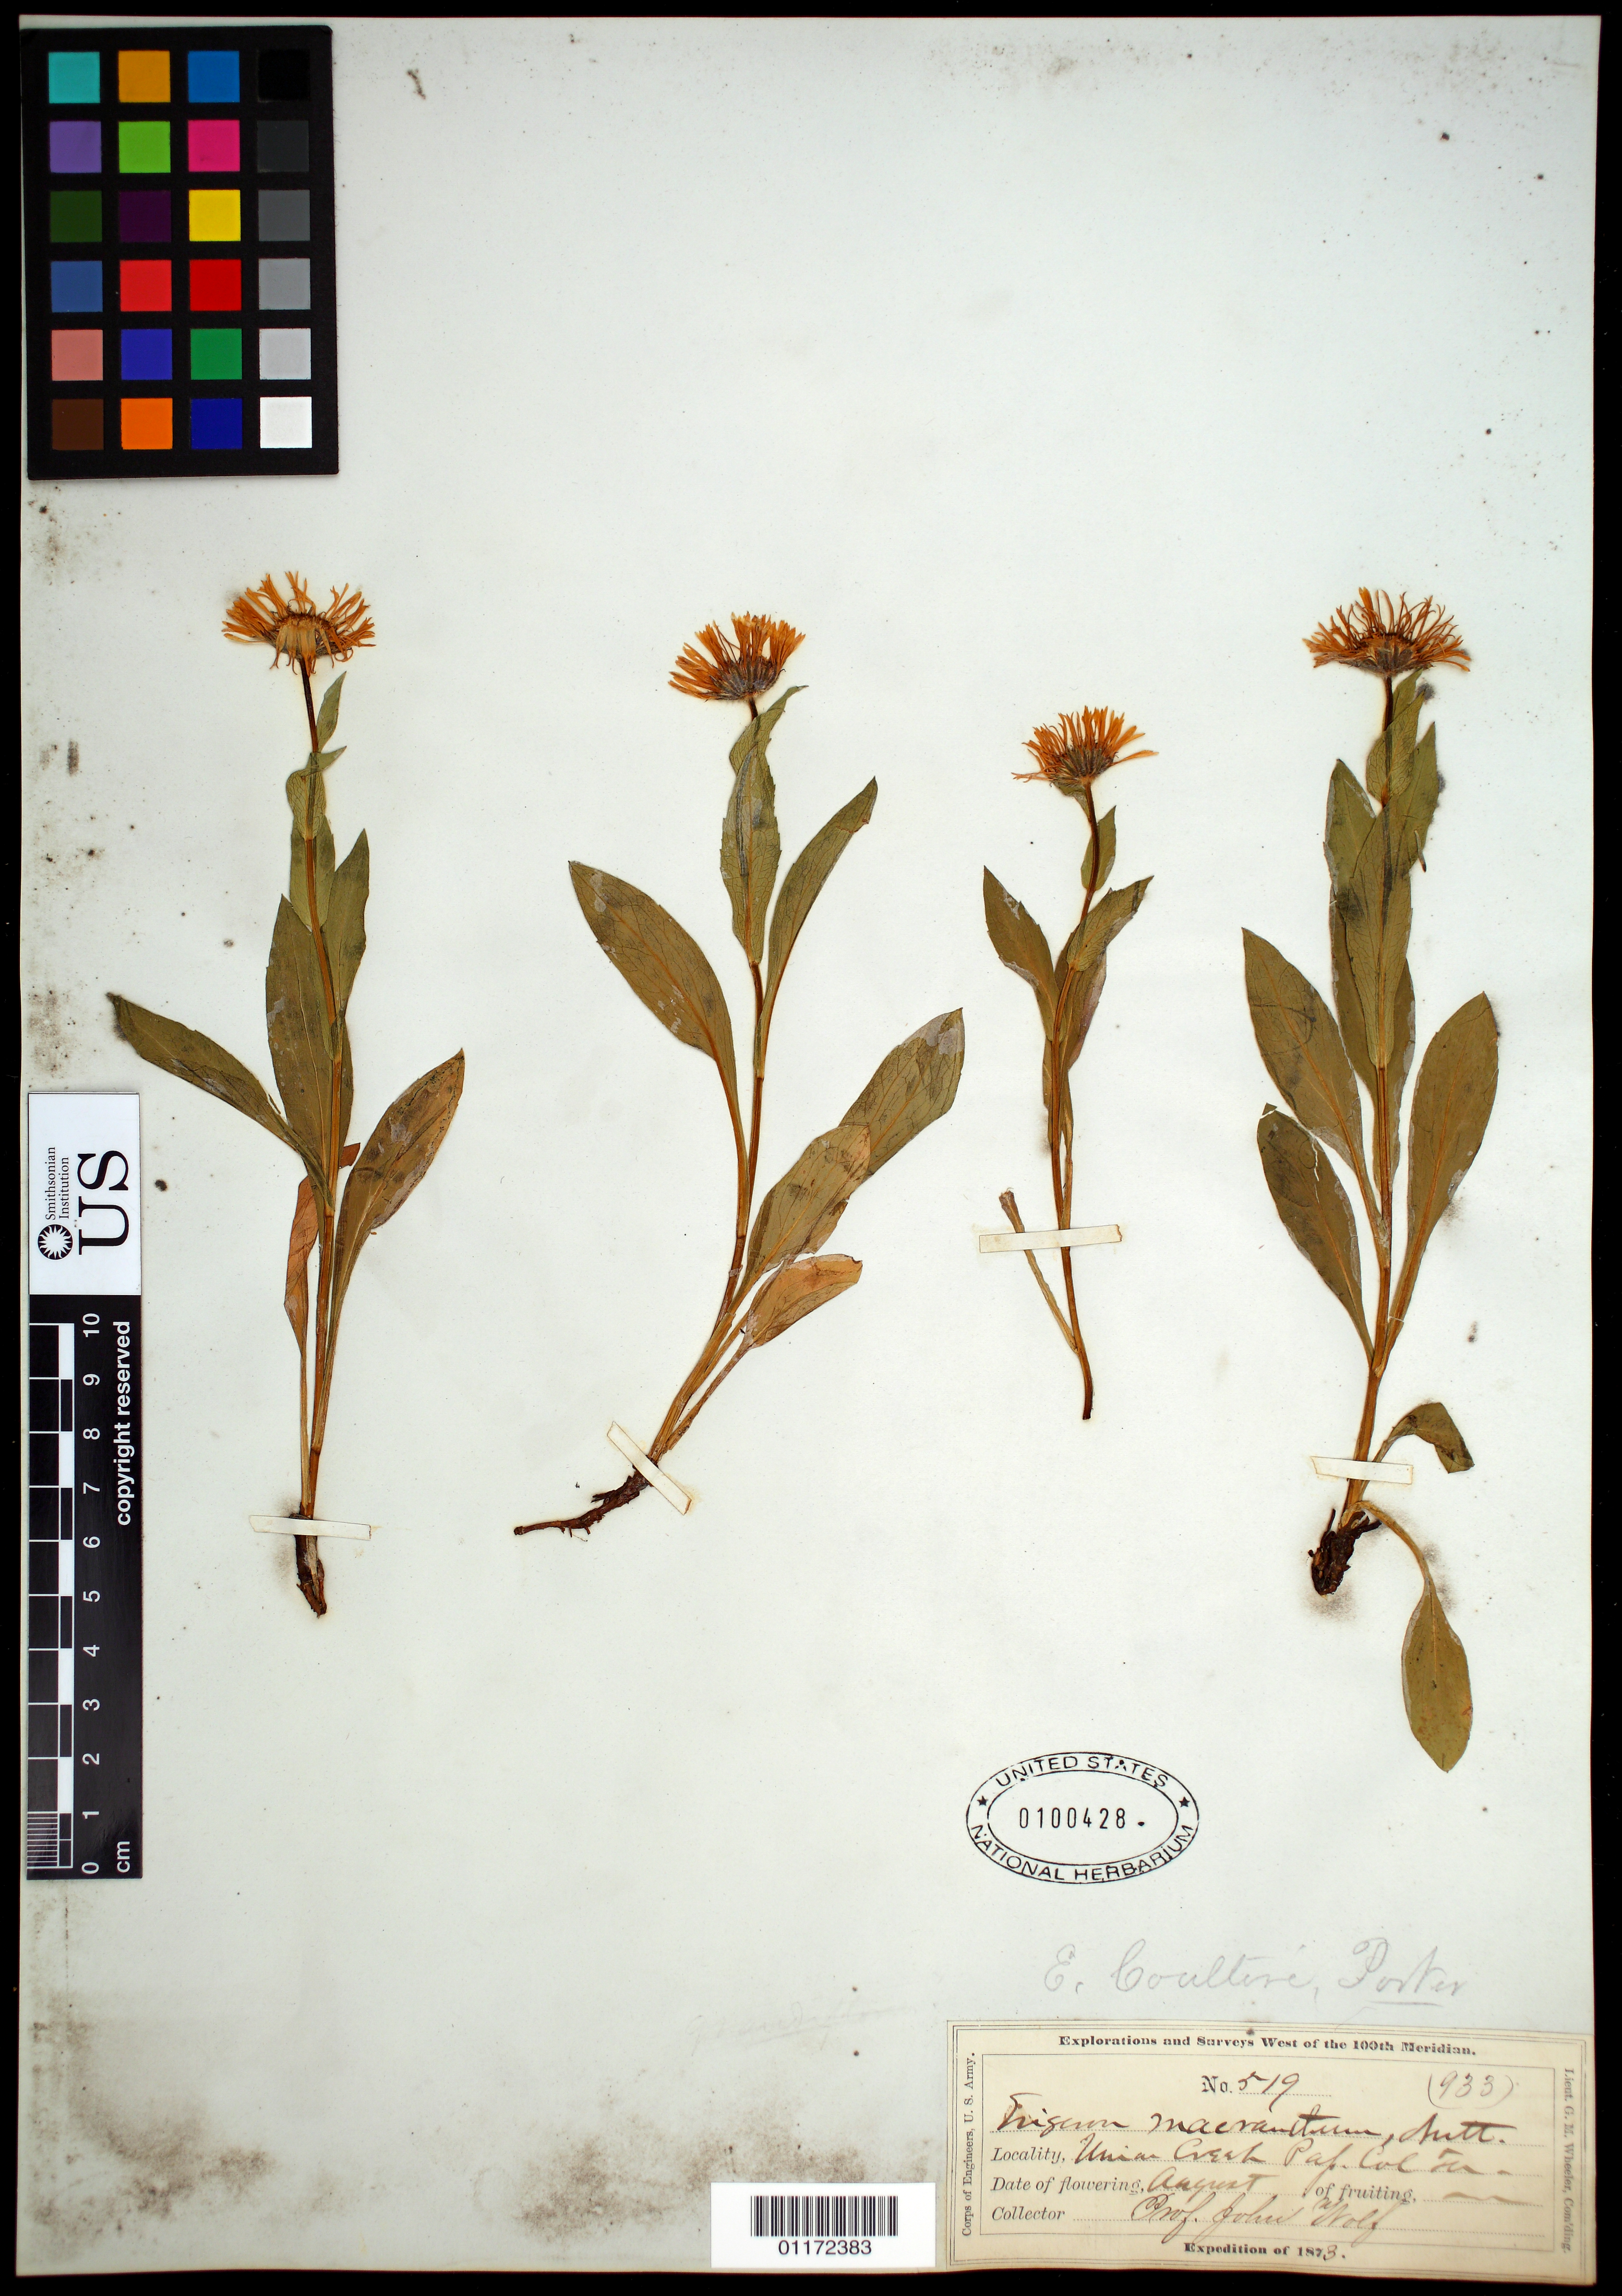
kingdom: Plantae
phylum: Tracheophyta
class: Magnoliopsida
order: Asterales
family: Asteraceae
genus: Erigeron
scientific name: Erigeron coulteri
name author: Porter in Porter & J.M. Coult.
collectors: J. Wolf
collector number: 519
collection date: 1873-08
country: United States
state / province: Colorado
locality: Union Creek Pap. Col. Ter.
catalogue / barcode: US 100428